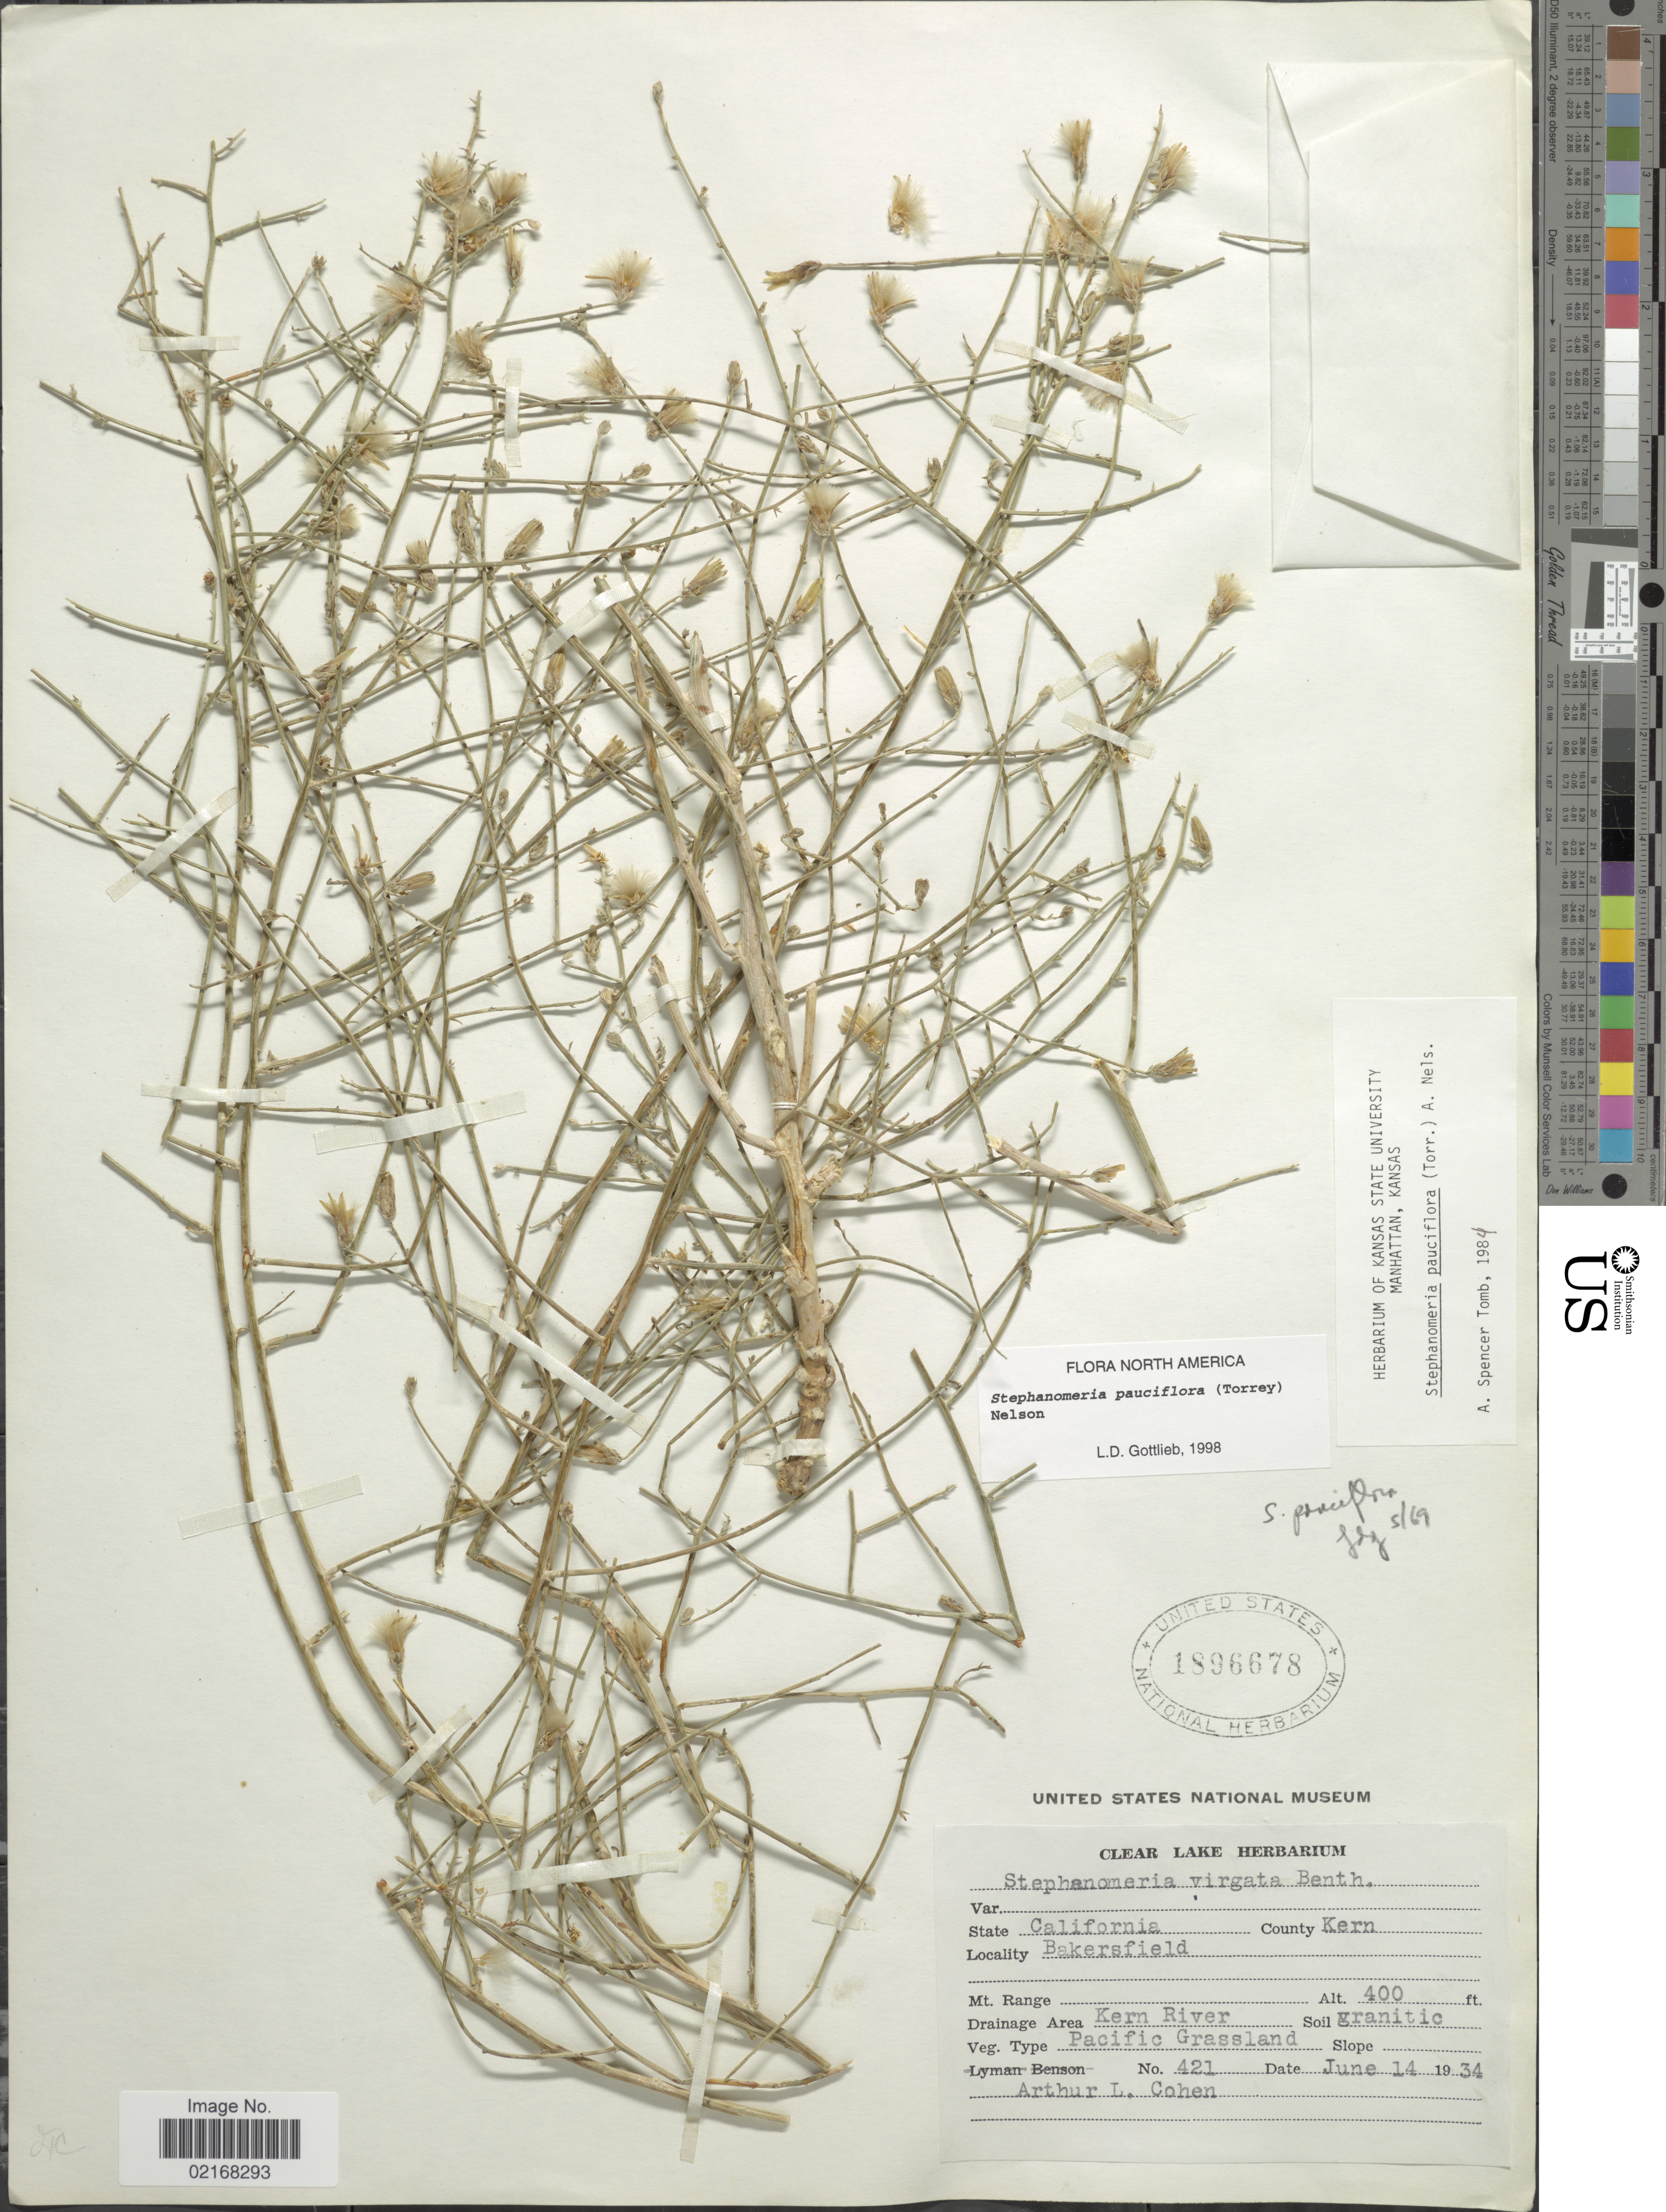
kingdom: Plantae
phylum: Tracheophyta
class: Magnoliopsida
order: Asterales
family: Asteraceae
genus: Stephanomeria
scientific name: Stephanomeria pauciflora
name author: (Torr.) A. Nelson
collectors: A. Cohen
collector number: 421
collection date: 1934-06-14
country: United States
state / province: California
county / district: Kern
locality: State California. County Kern. Bakersfield. Kern River. Pacific Grassland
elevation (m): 122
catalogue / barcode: US 1896678